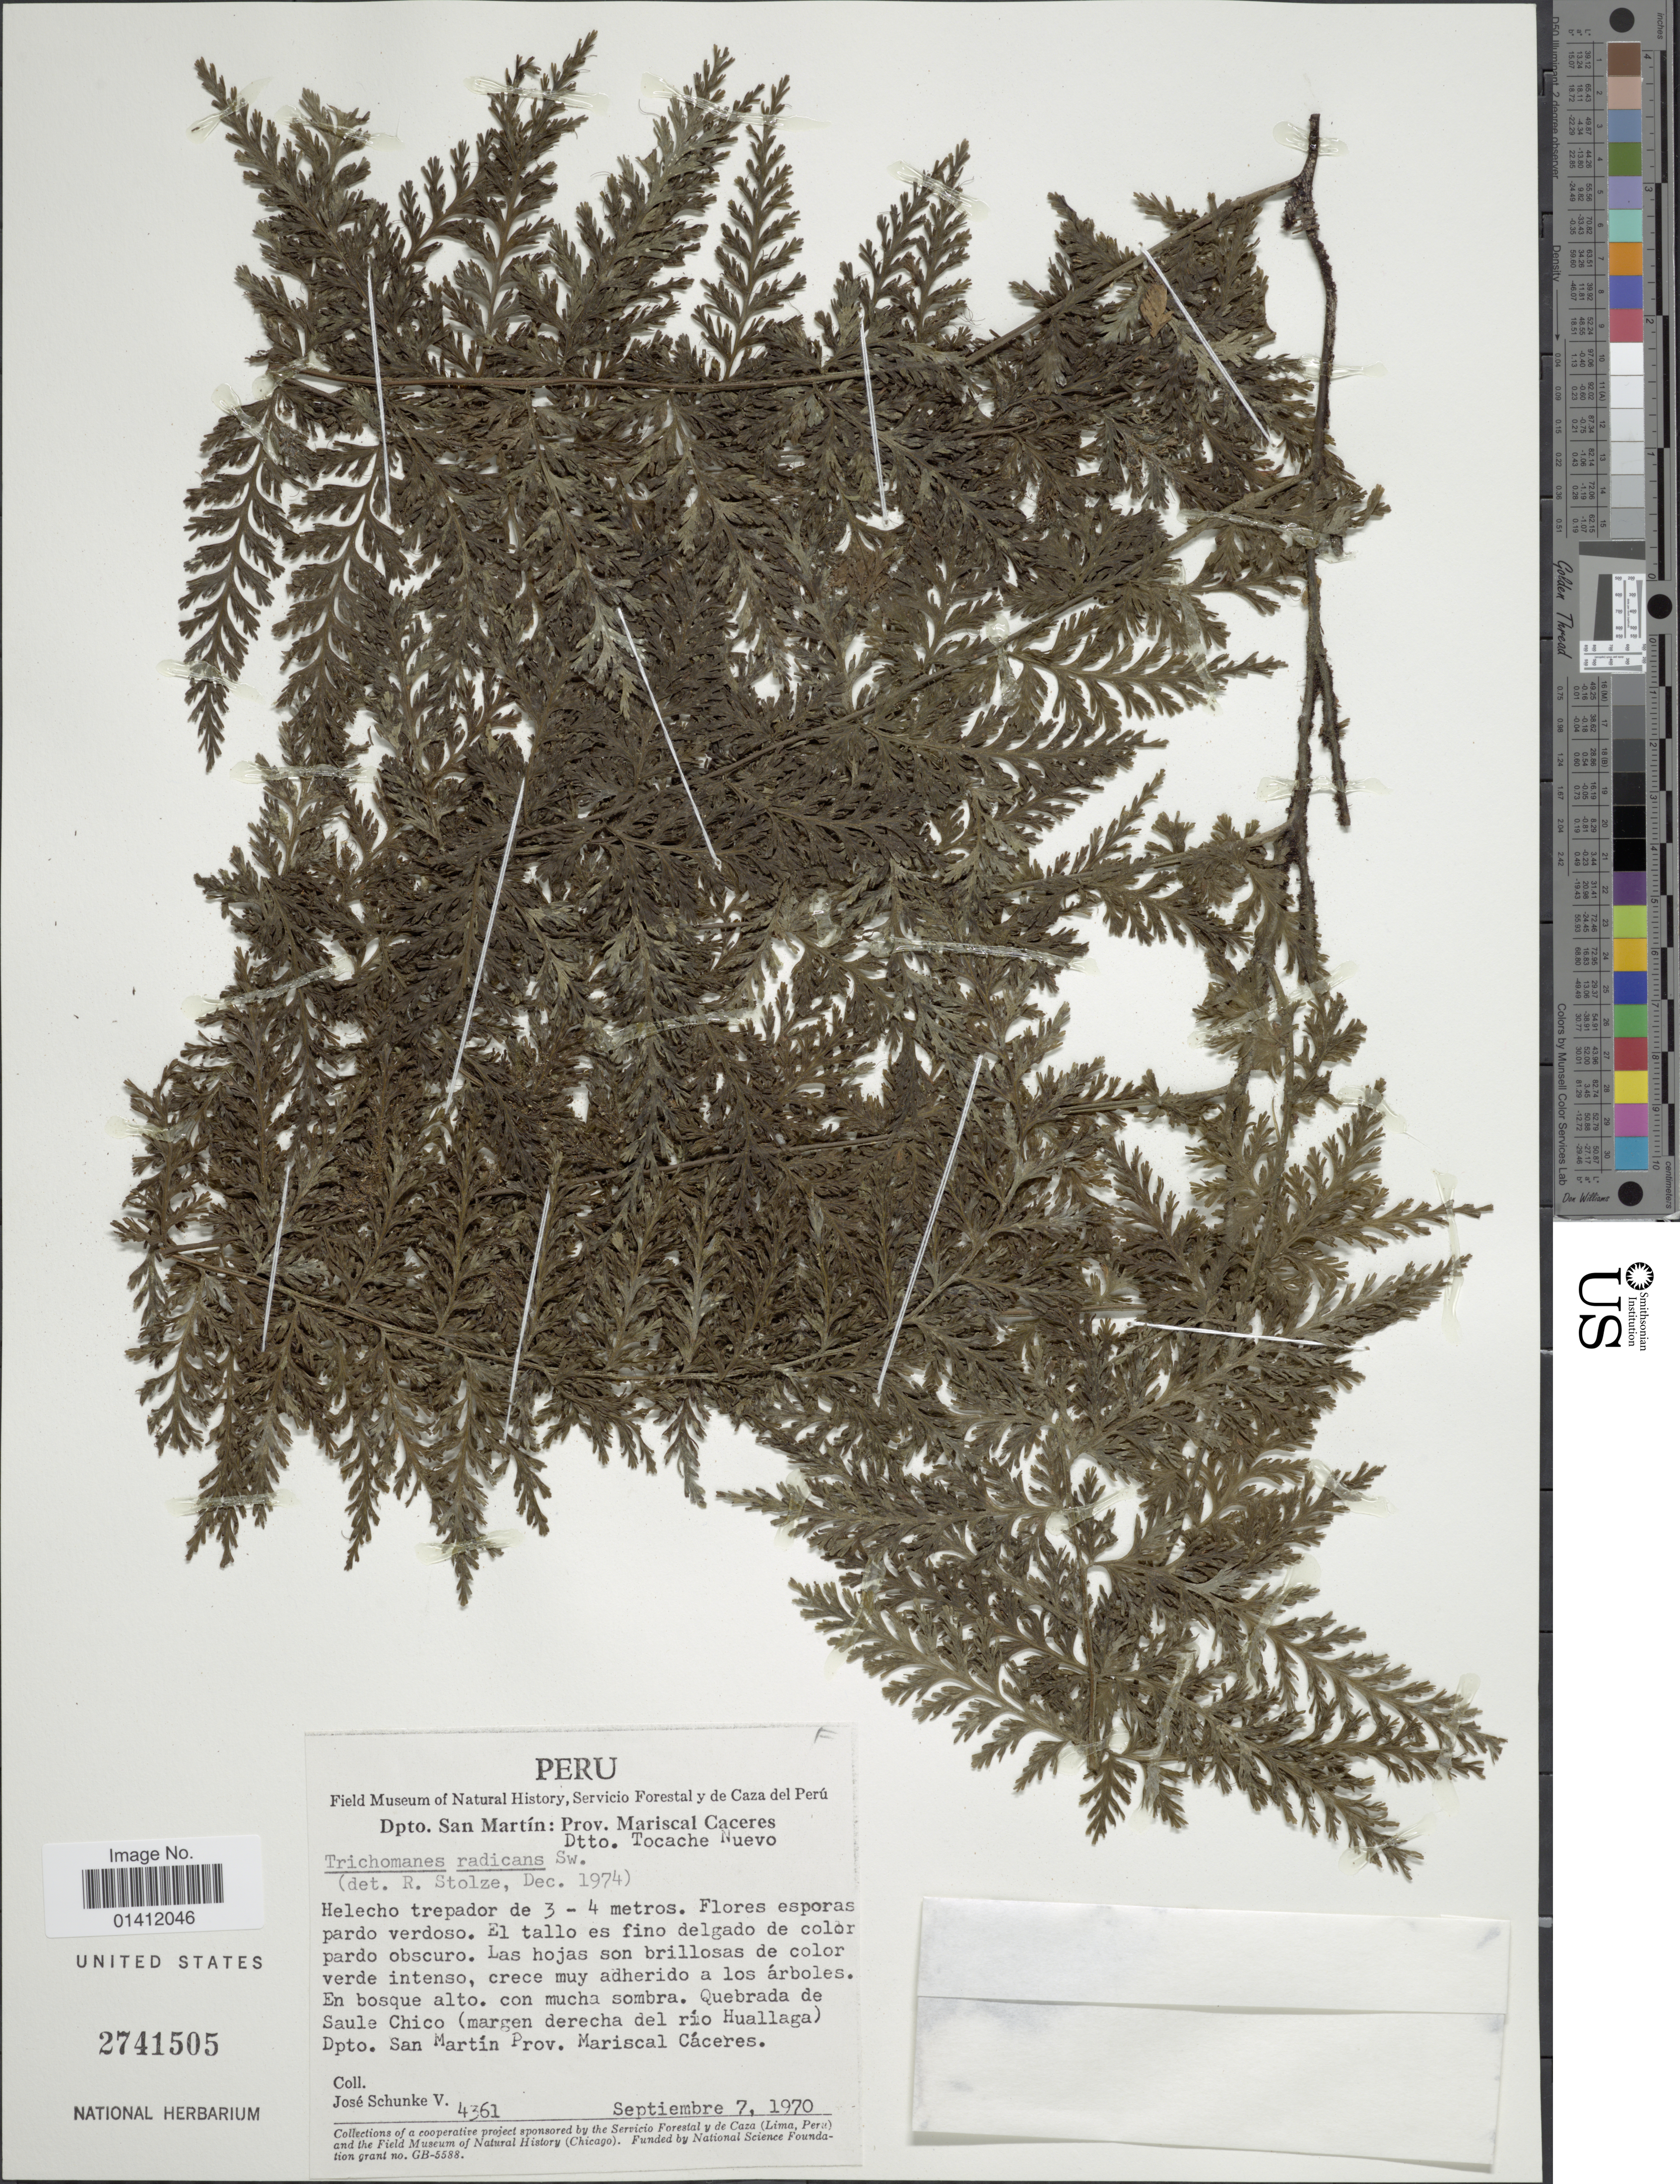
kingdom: Plantae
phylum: Tracheophyta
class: Polypodiopsida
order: Hymenophyllales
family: Hymenophyllaceae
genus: Vandenboschia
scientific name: Vandenboschia radicans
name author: (Sw.) Copel.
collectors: J. Schunke Vigo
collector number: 4361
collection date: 1970-09-07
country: Peru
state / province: San Martín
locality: Dpto. San Martin: Prov. Mariscal Caceres Dtto. Tocache Nuevo. Quebrada de Saule Chico (margen derecha del rio Huallaga) Dpto. San Martin Prov. Mariscal Caceres.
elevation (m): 3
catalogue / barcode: US 2741505